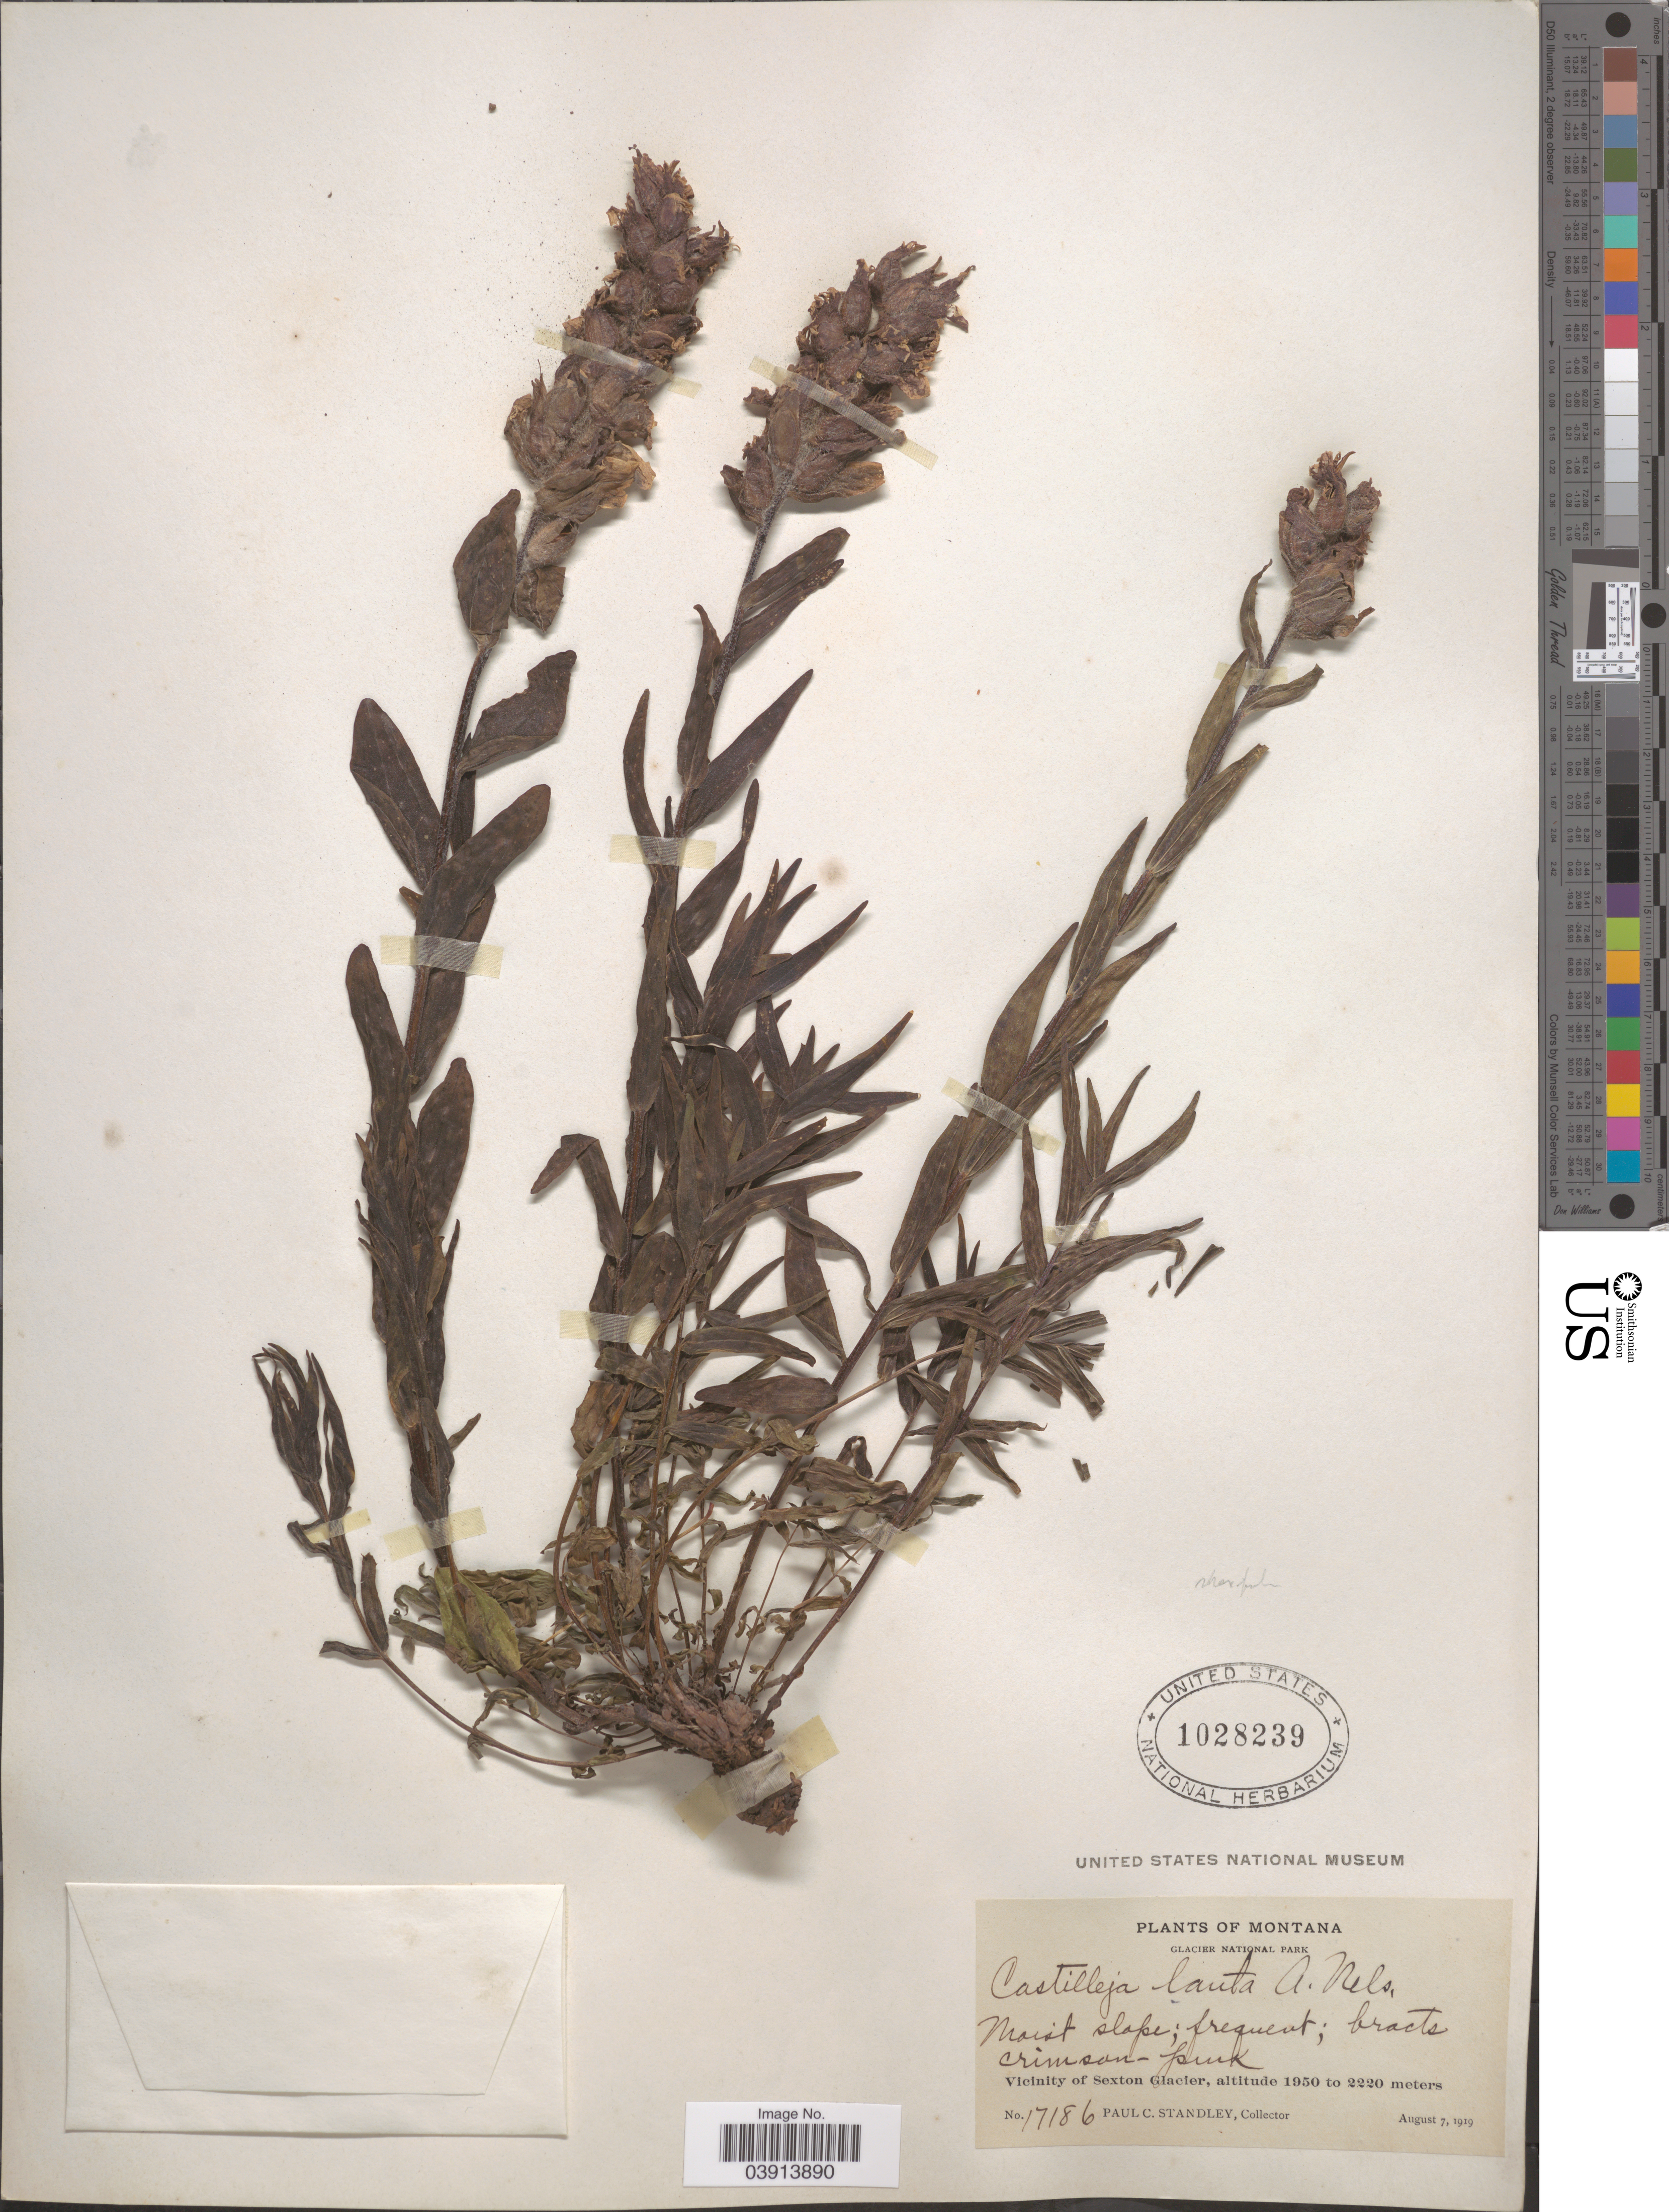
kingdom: Plantae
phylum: Tracheophyta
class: Magnoliopsida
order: Lamiales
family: Orobanchaceae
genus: Castilleja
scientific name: Castilleja rhexiifolia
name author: Rydb.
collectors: P. C. Standley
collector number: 17186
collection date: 1919-08-07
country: United States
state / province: Montana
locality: Glacier National Park. Vicinity of Sexton Glacier.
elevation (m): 1950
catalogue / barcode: US 1028239